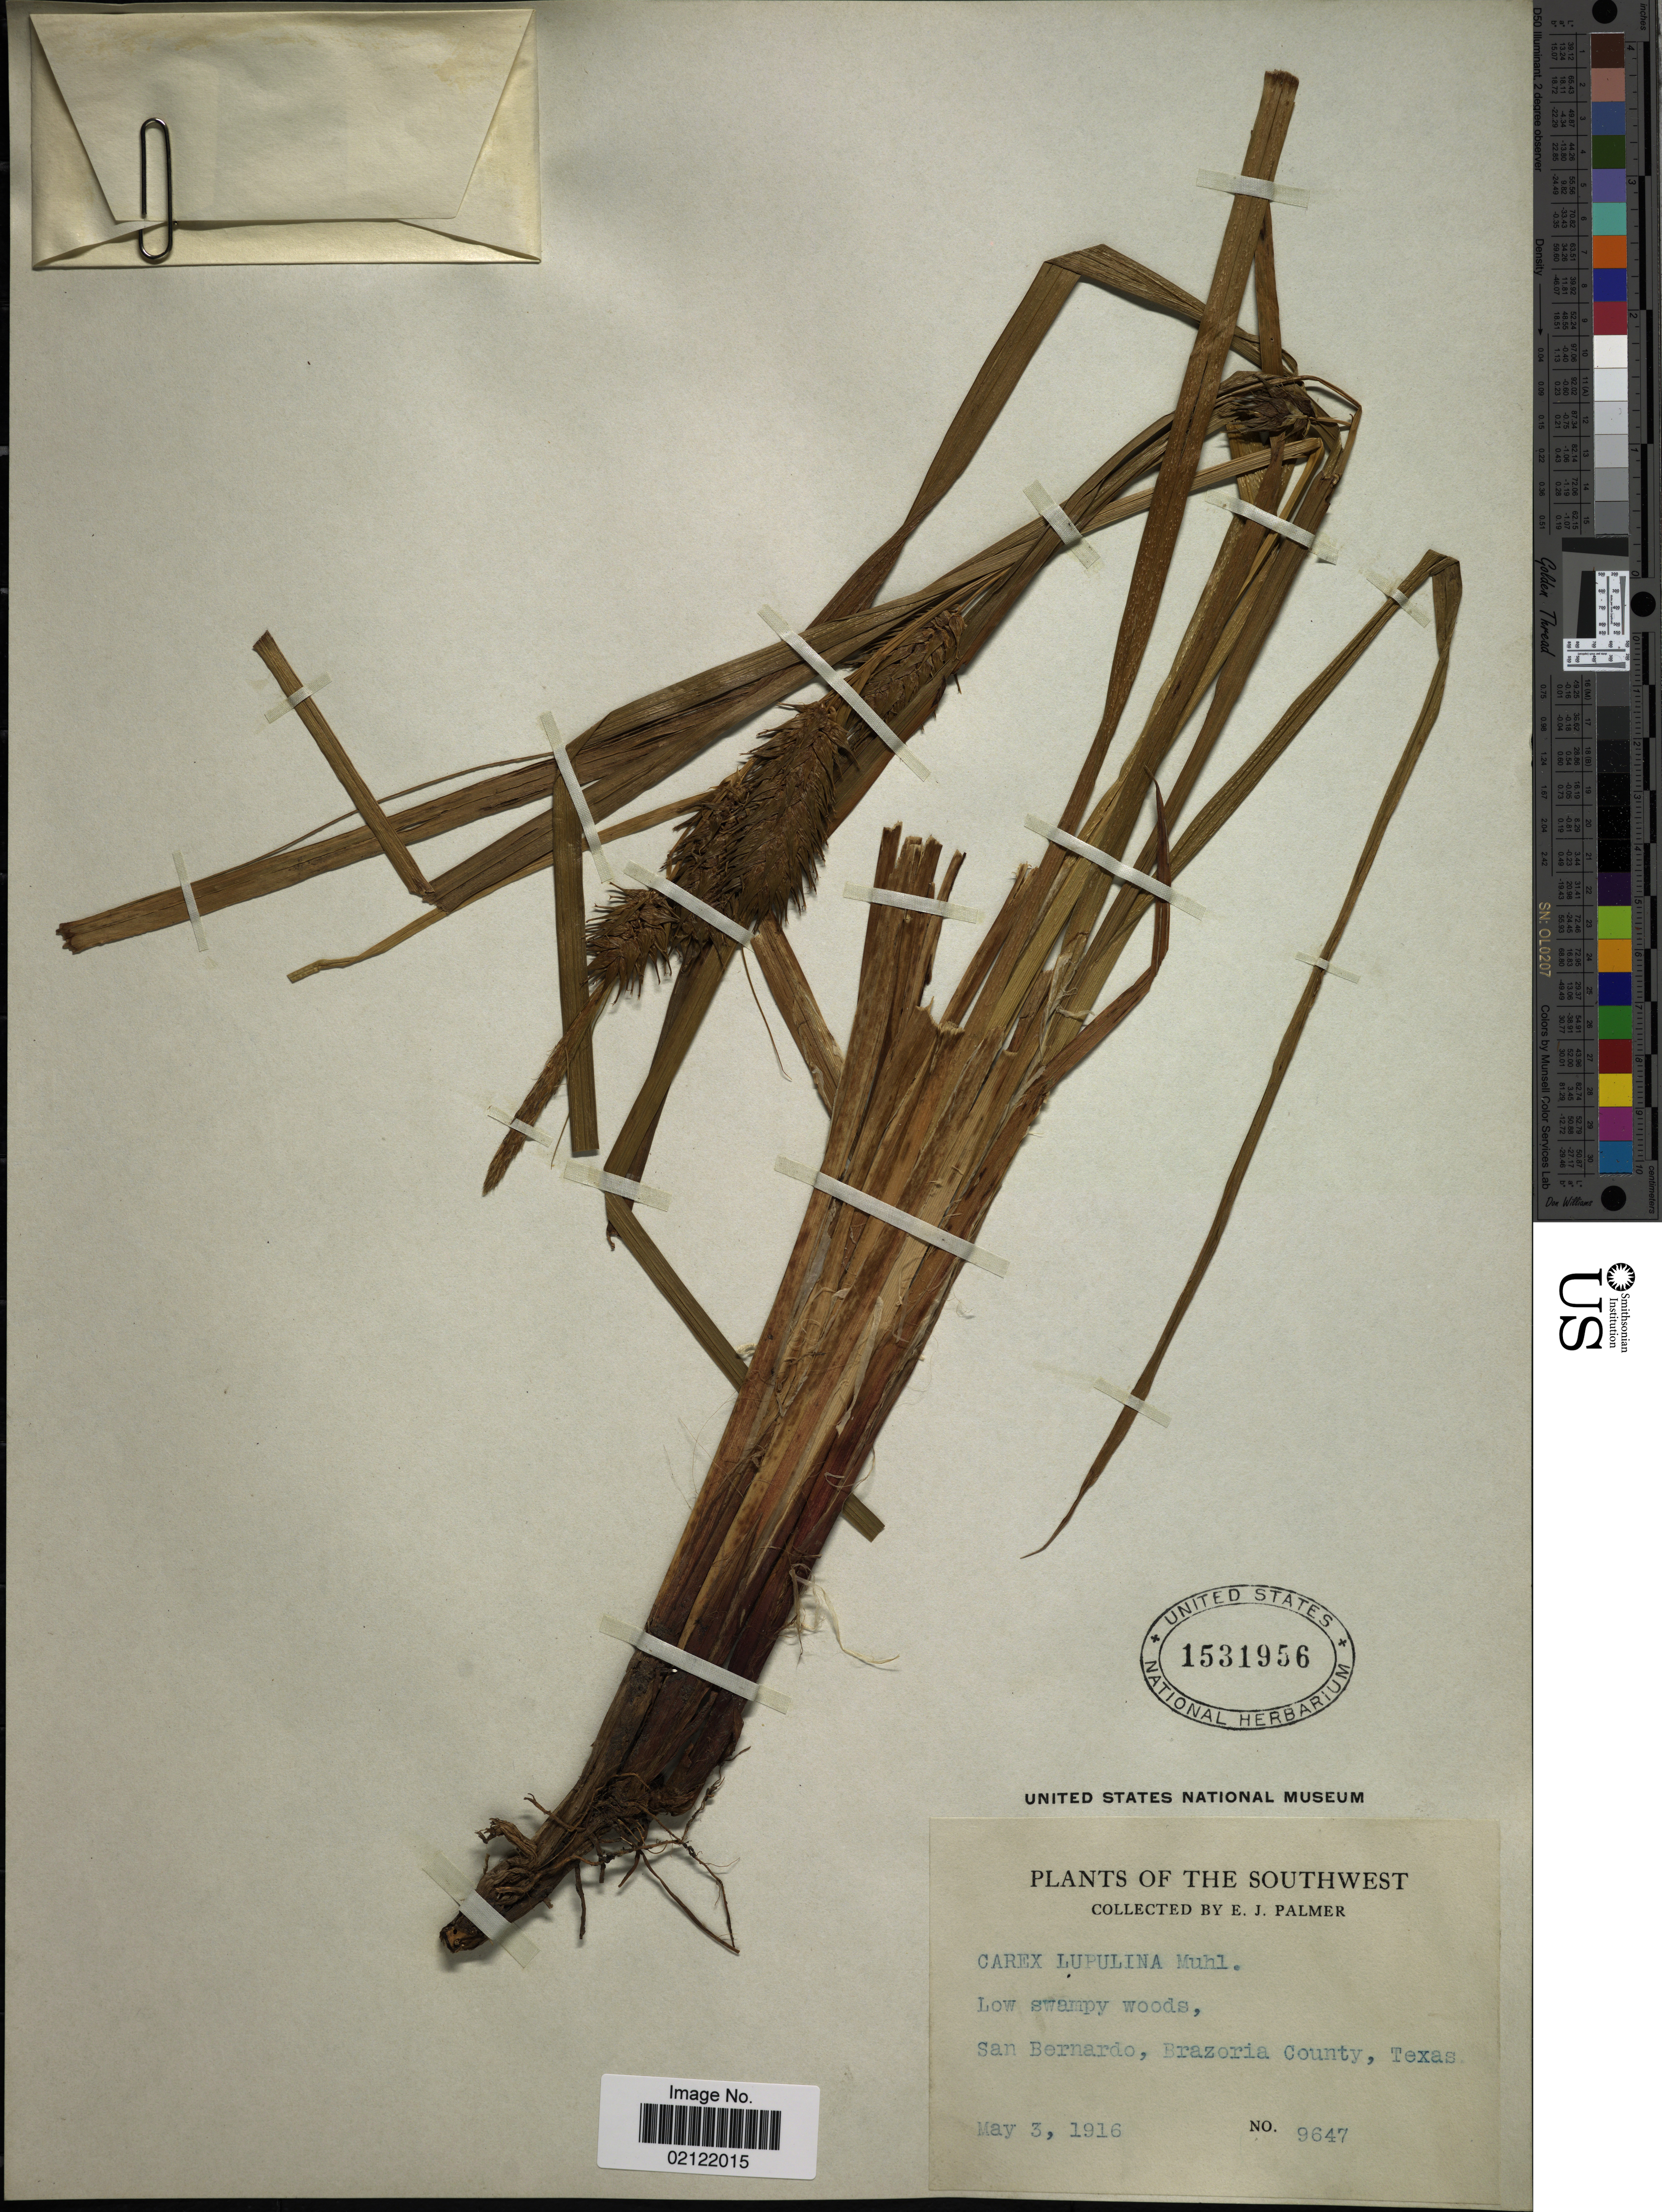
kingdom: Plantae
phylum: Tracheophyta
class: Liliopsida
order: Poales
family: Cyperaceae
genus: Carex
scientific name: Carex lupulina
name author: Muhl. ex Willd.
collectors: E. J. Palmer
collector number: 9647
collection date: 1916-05-03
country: United States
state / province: Texas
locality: Southwest. Low swampy woods, San Bernardo, Brazoria County, Texas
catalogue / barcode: US 1531956